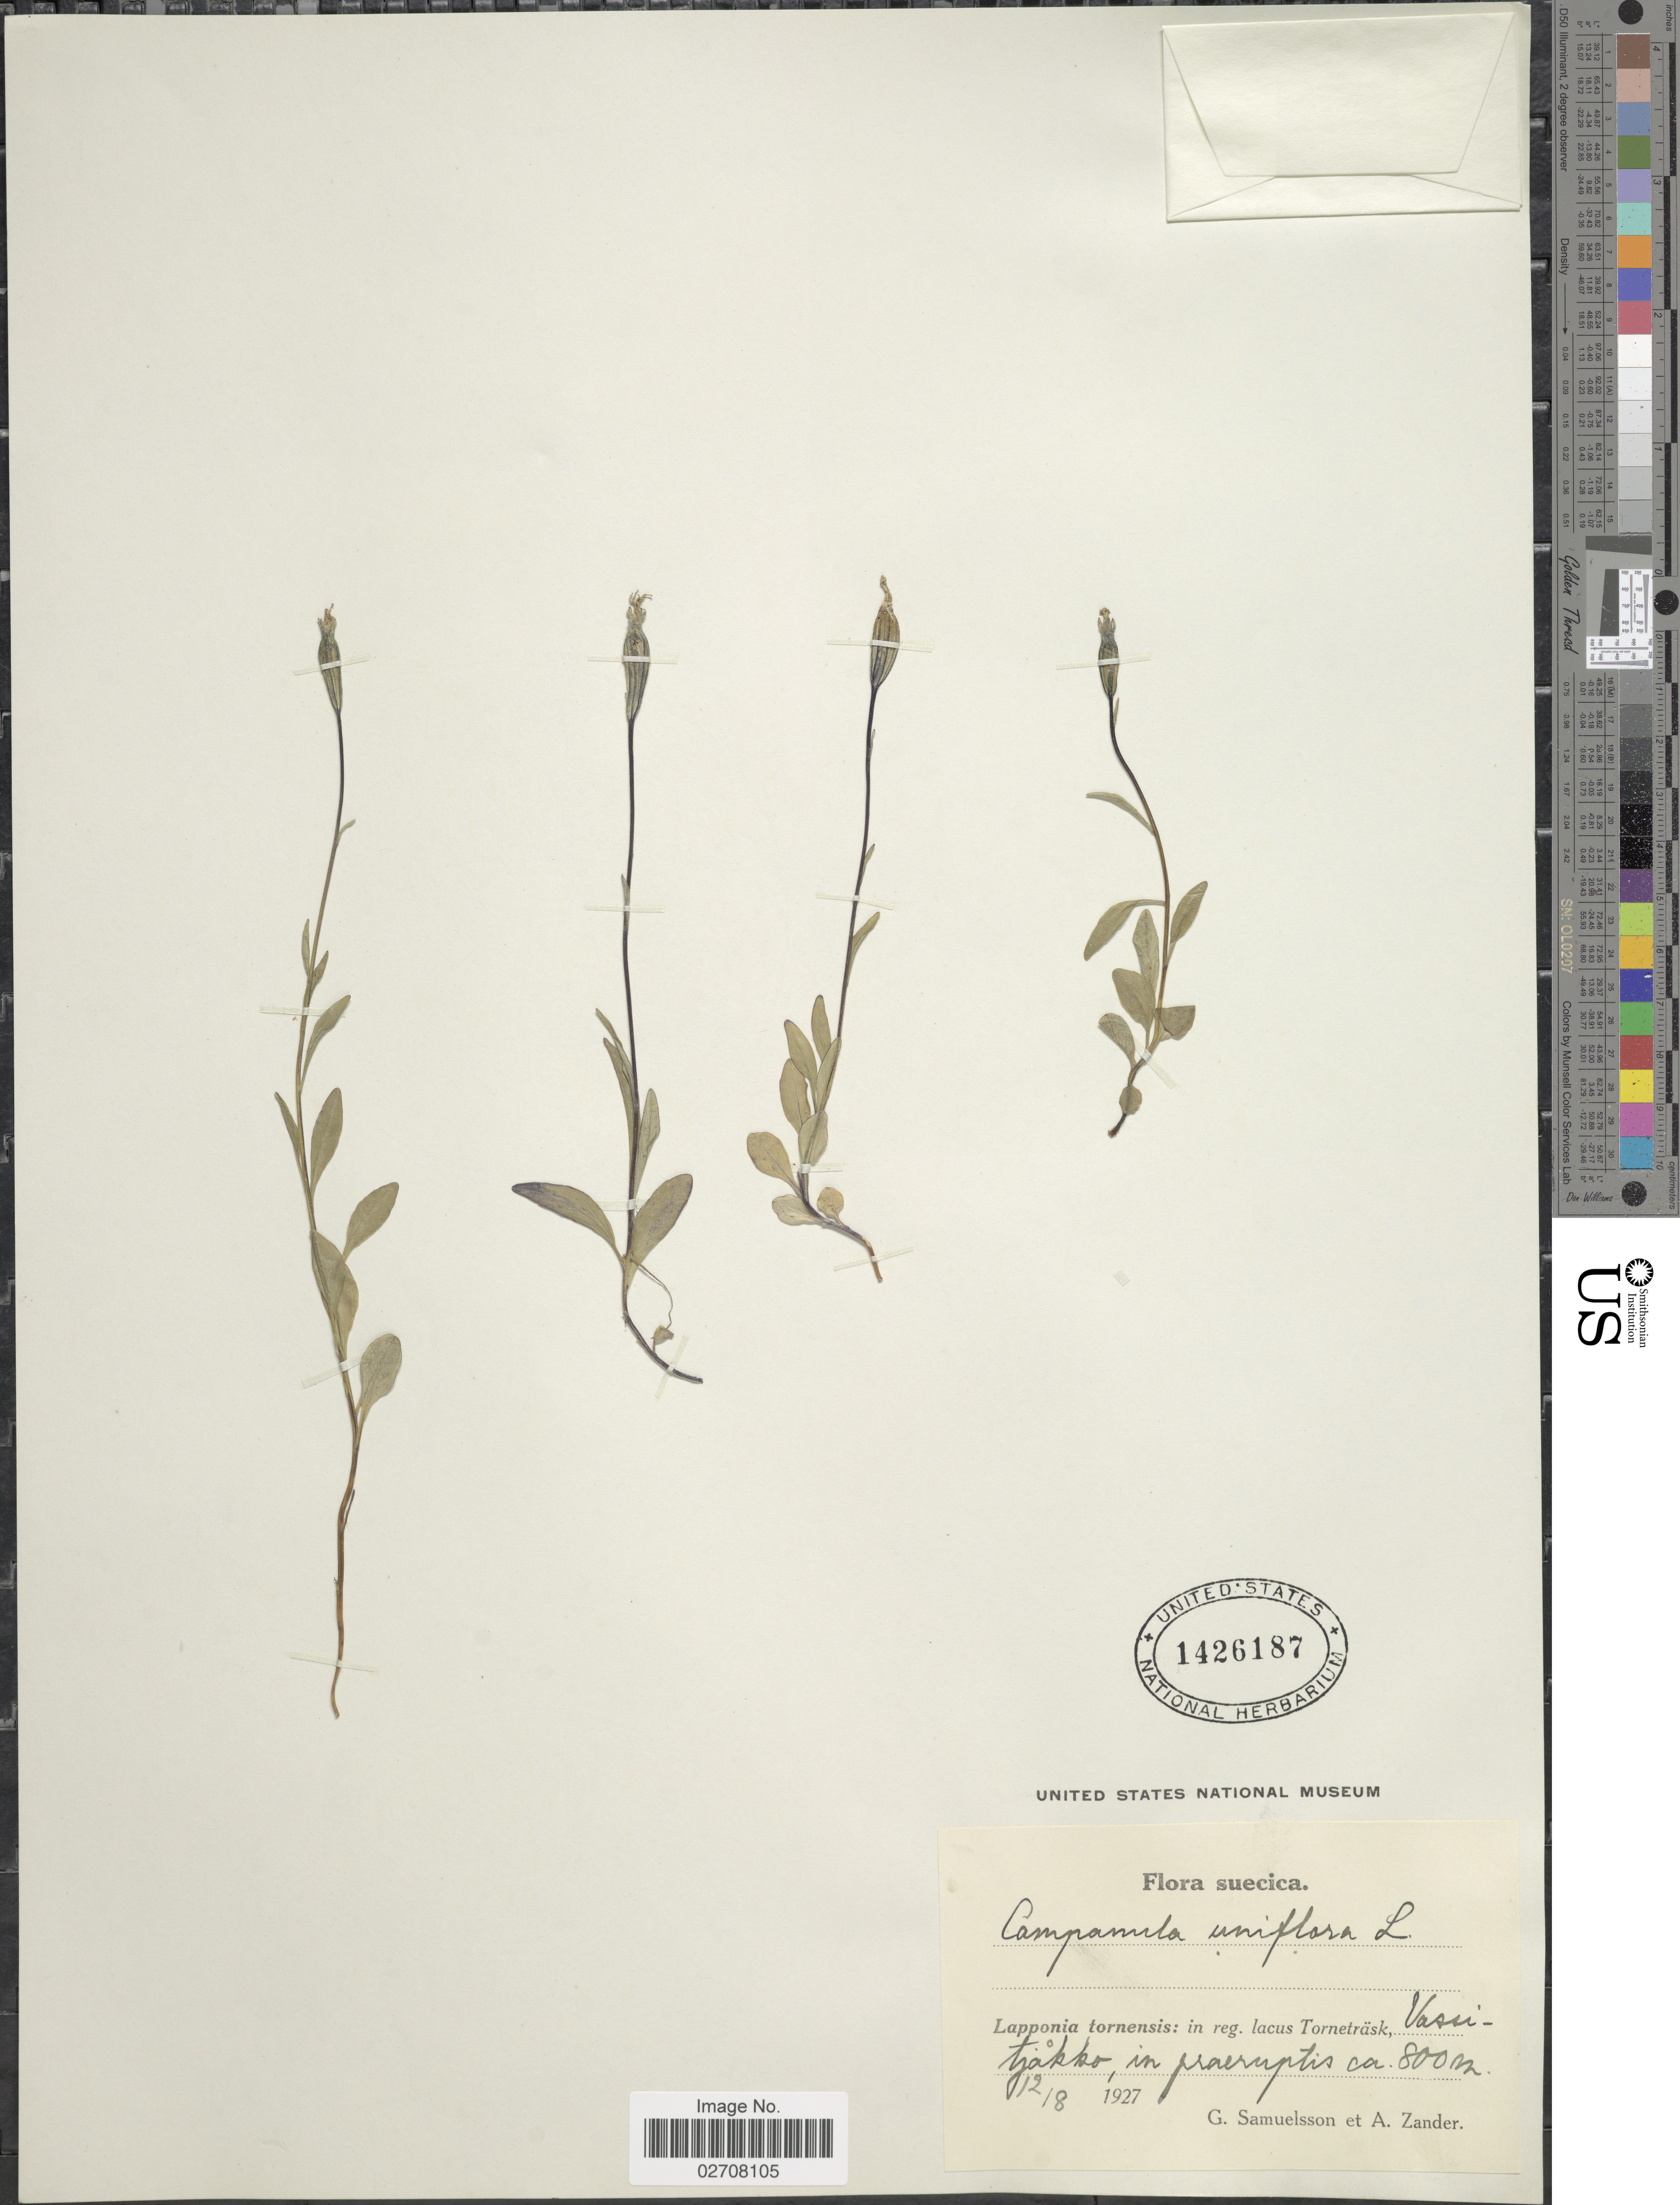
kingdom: Plantae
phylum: Tracheophyta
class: Magnoliopsida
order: Asterales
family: Campanulaceae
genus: Campanula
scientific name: Campanula uniflora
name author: L.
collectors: G. Samuelsson & A. Zander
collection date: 1927-08-12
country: Sweden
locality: Suecica. Lapponia tornensis: in reg. lacus Tornetrask, Vasutjakko, in praeruptis.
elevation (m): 800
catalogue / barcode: US 1426187